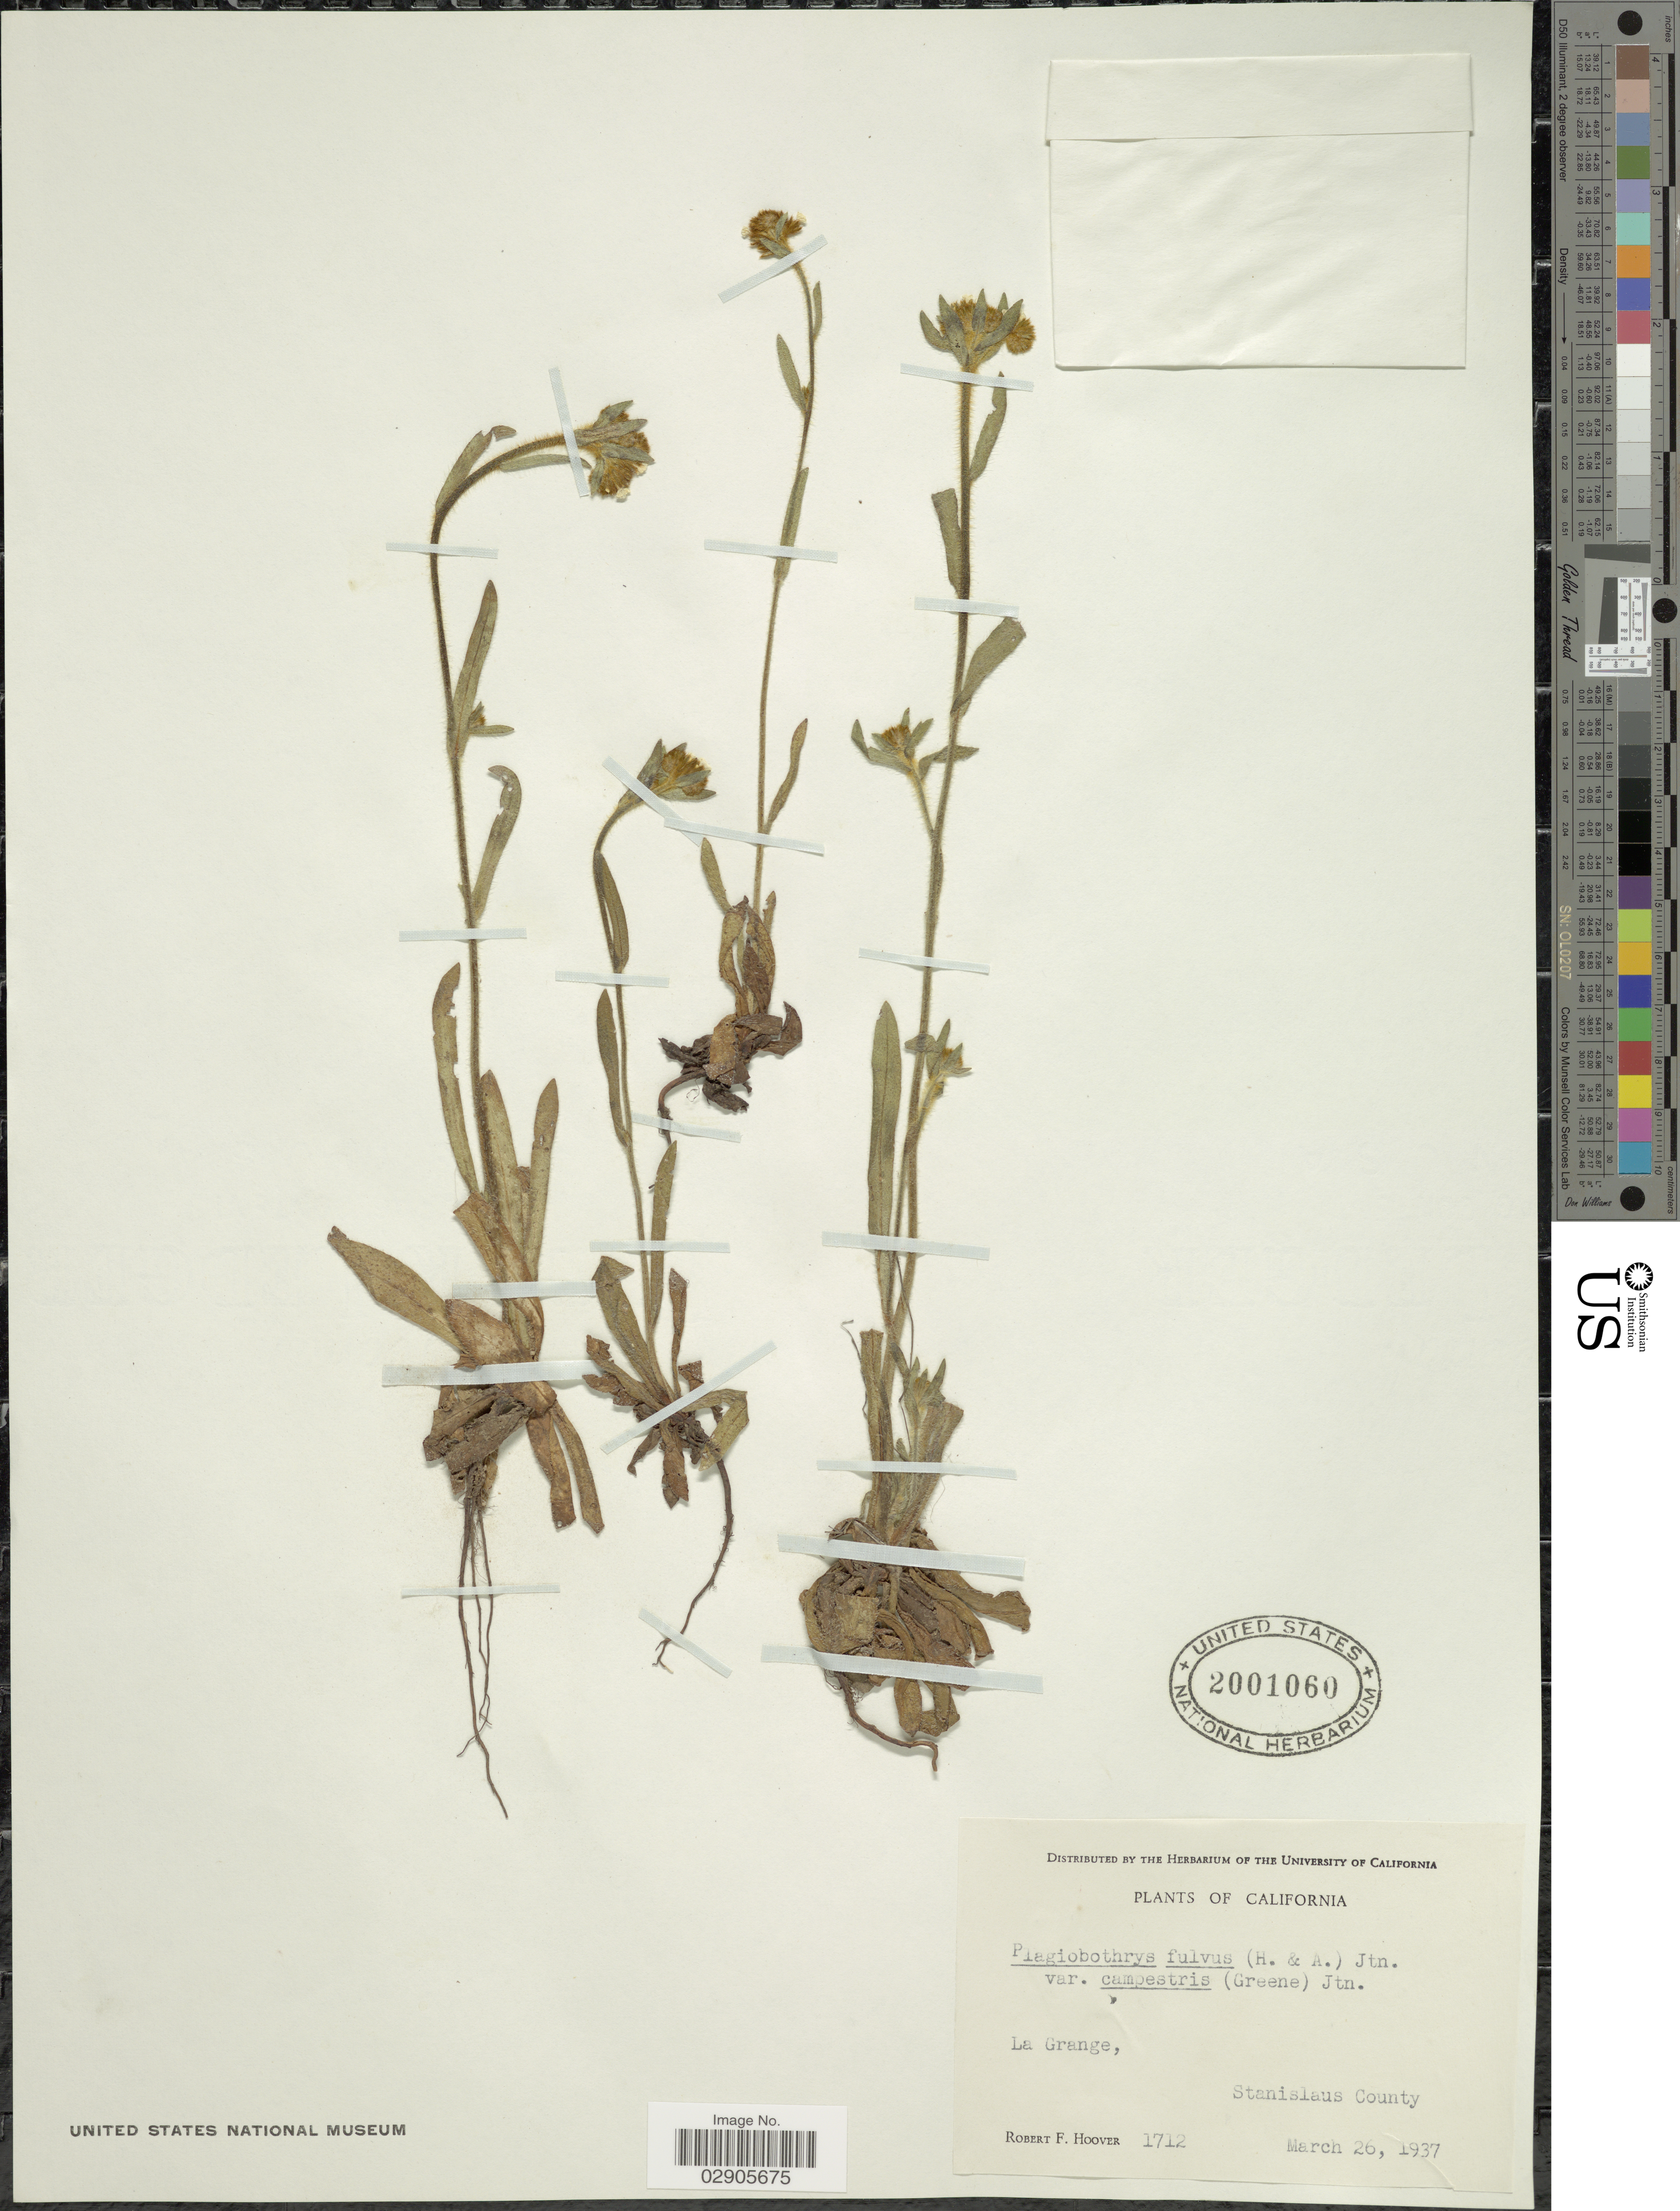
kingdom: Plantae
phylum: Tracheophyta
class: Magnoliopsida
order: Boraginales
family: Boraginaceae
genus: Plagiobothrys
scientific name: Plagiobothrys fulvus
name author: (Hook. & Arn.) I.M. Johnst.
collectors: R. F. Hoover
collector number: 1712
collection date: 1937-03-26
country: United States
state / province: California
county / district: Stanislaus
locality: La Grange, Stanislaus County.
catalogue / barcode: US 2001060